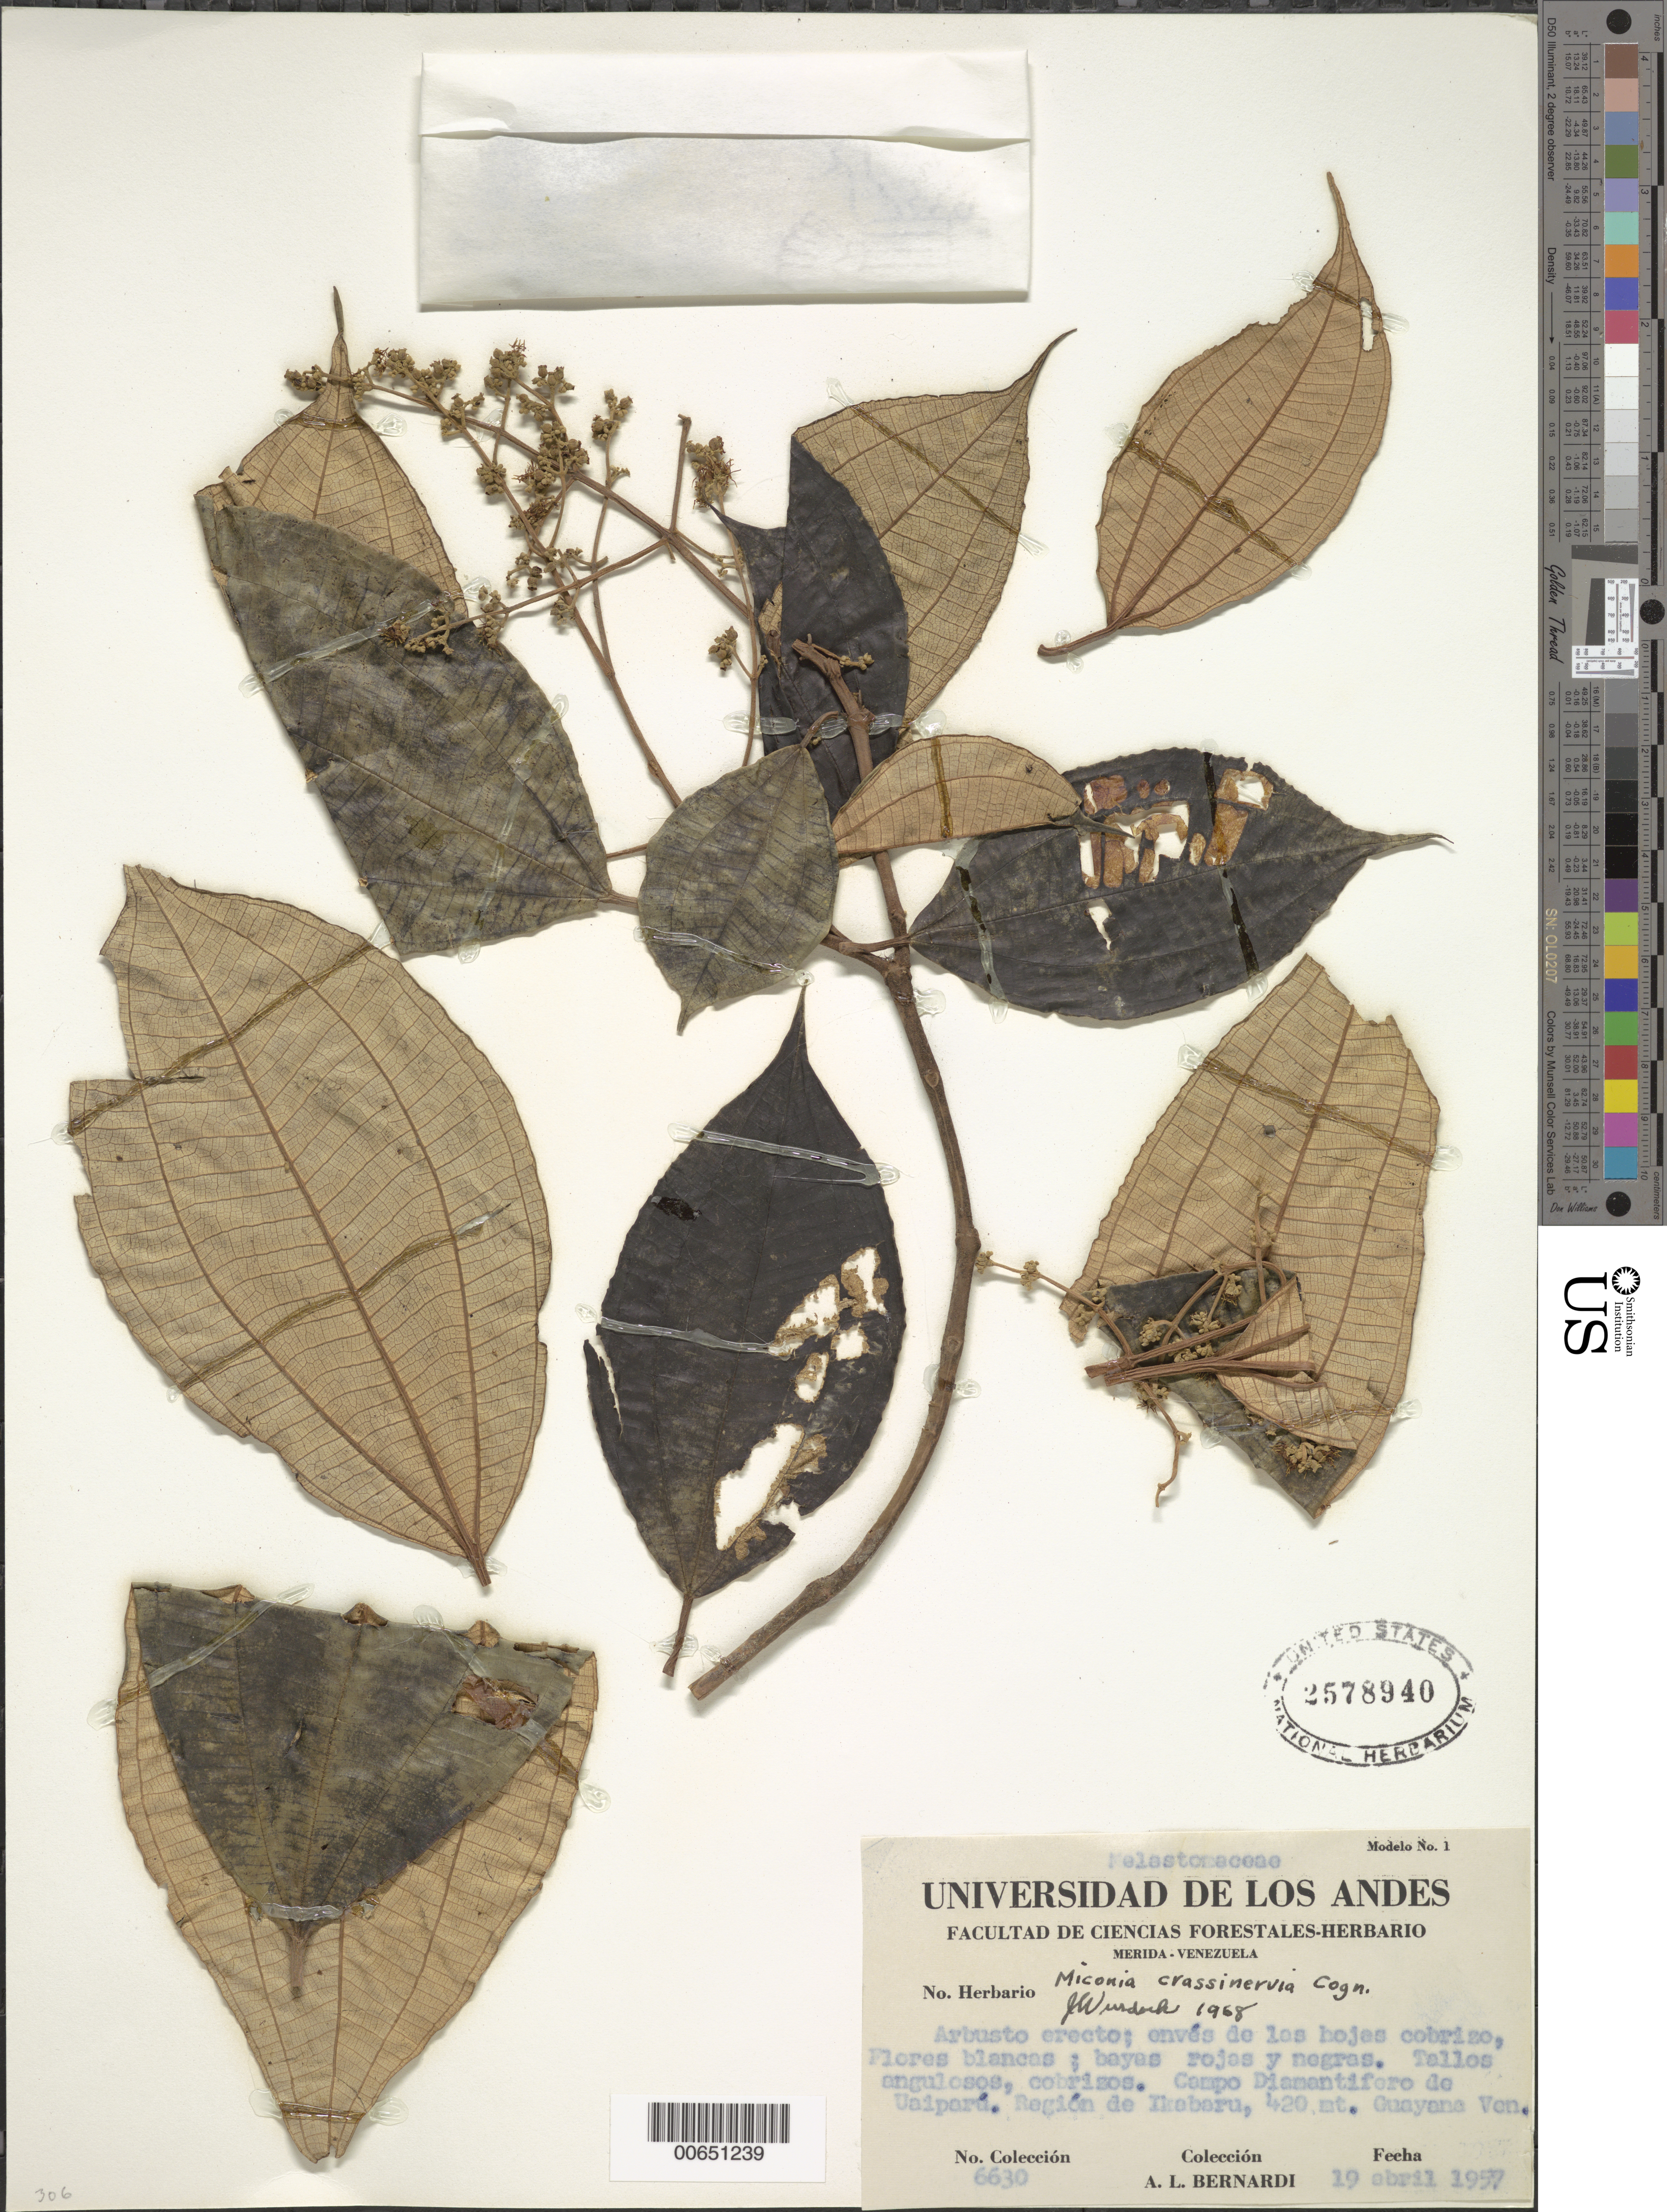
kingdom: Plantae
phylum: Tracheophyta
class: Magnoliopsida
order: Myrtales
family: Melastomataceae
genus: Miconia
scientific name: Miconia crassinervia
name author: Cogn.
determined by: Wurdack, John J., (US), US (UNITED STATES)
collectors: A. L. Bernardi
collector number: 6630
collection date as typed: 19-Apr-57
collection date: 1957-04-19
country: Venezuela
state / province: Bolívar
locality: Campo Diamantifero de Uaiparu, region de Ikebaru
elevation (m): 420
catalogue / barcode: US 2578940